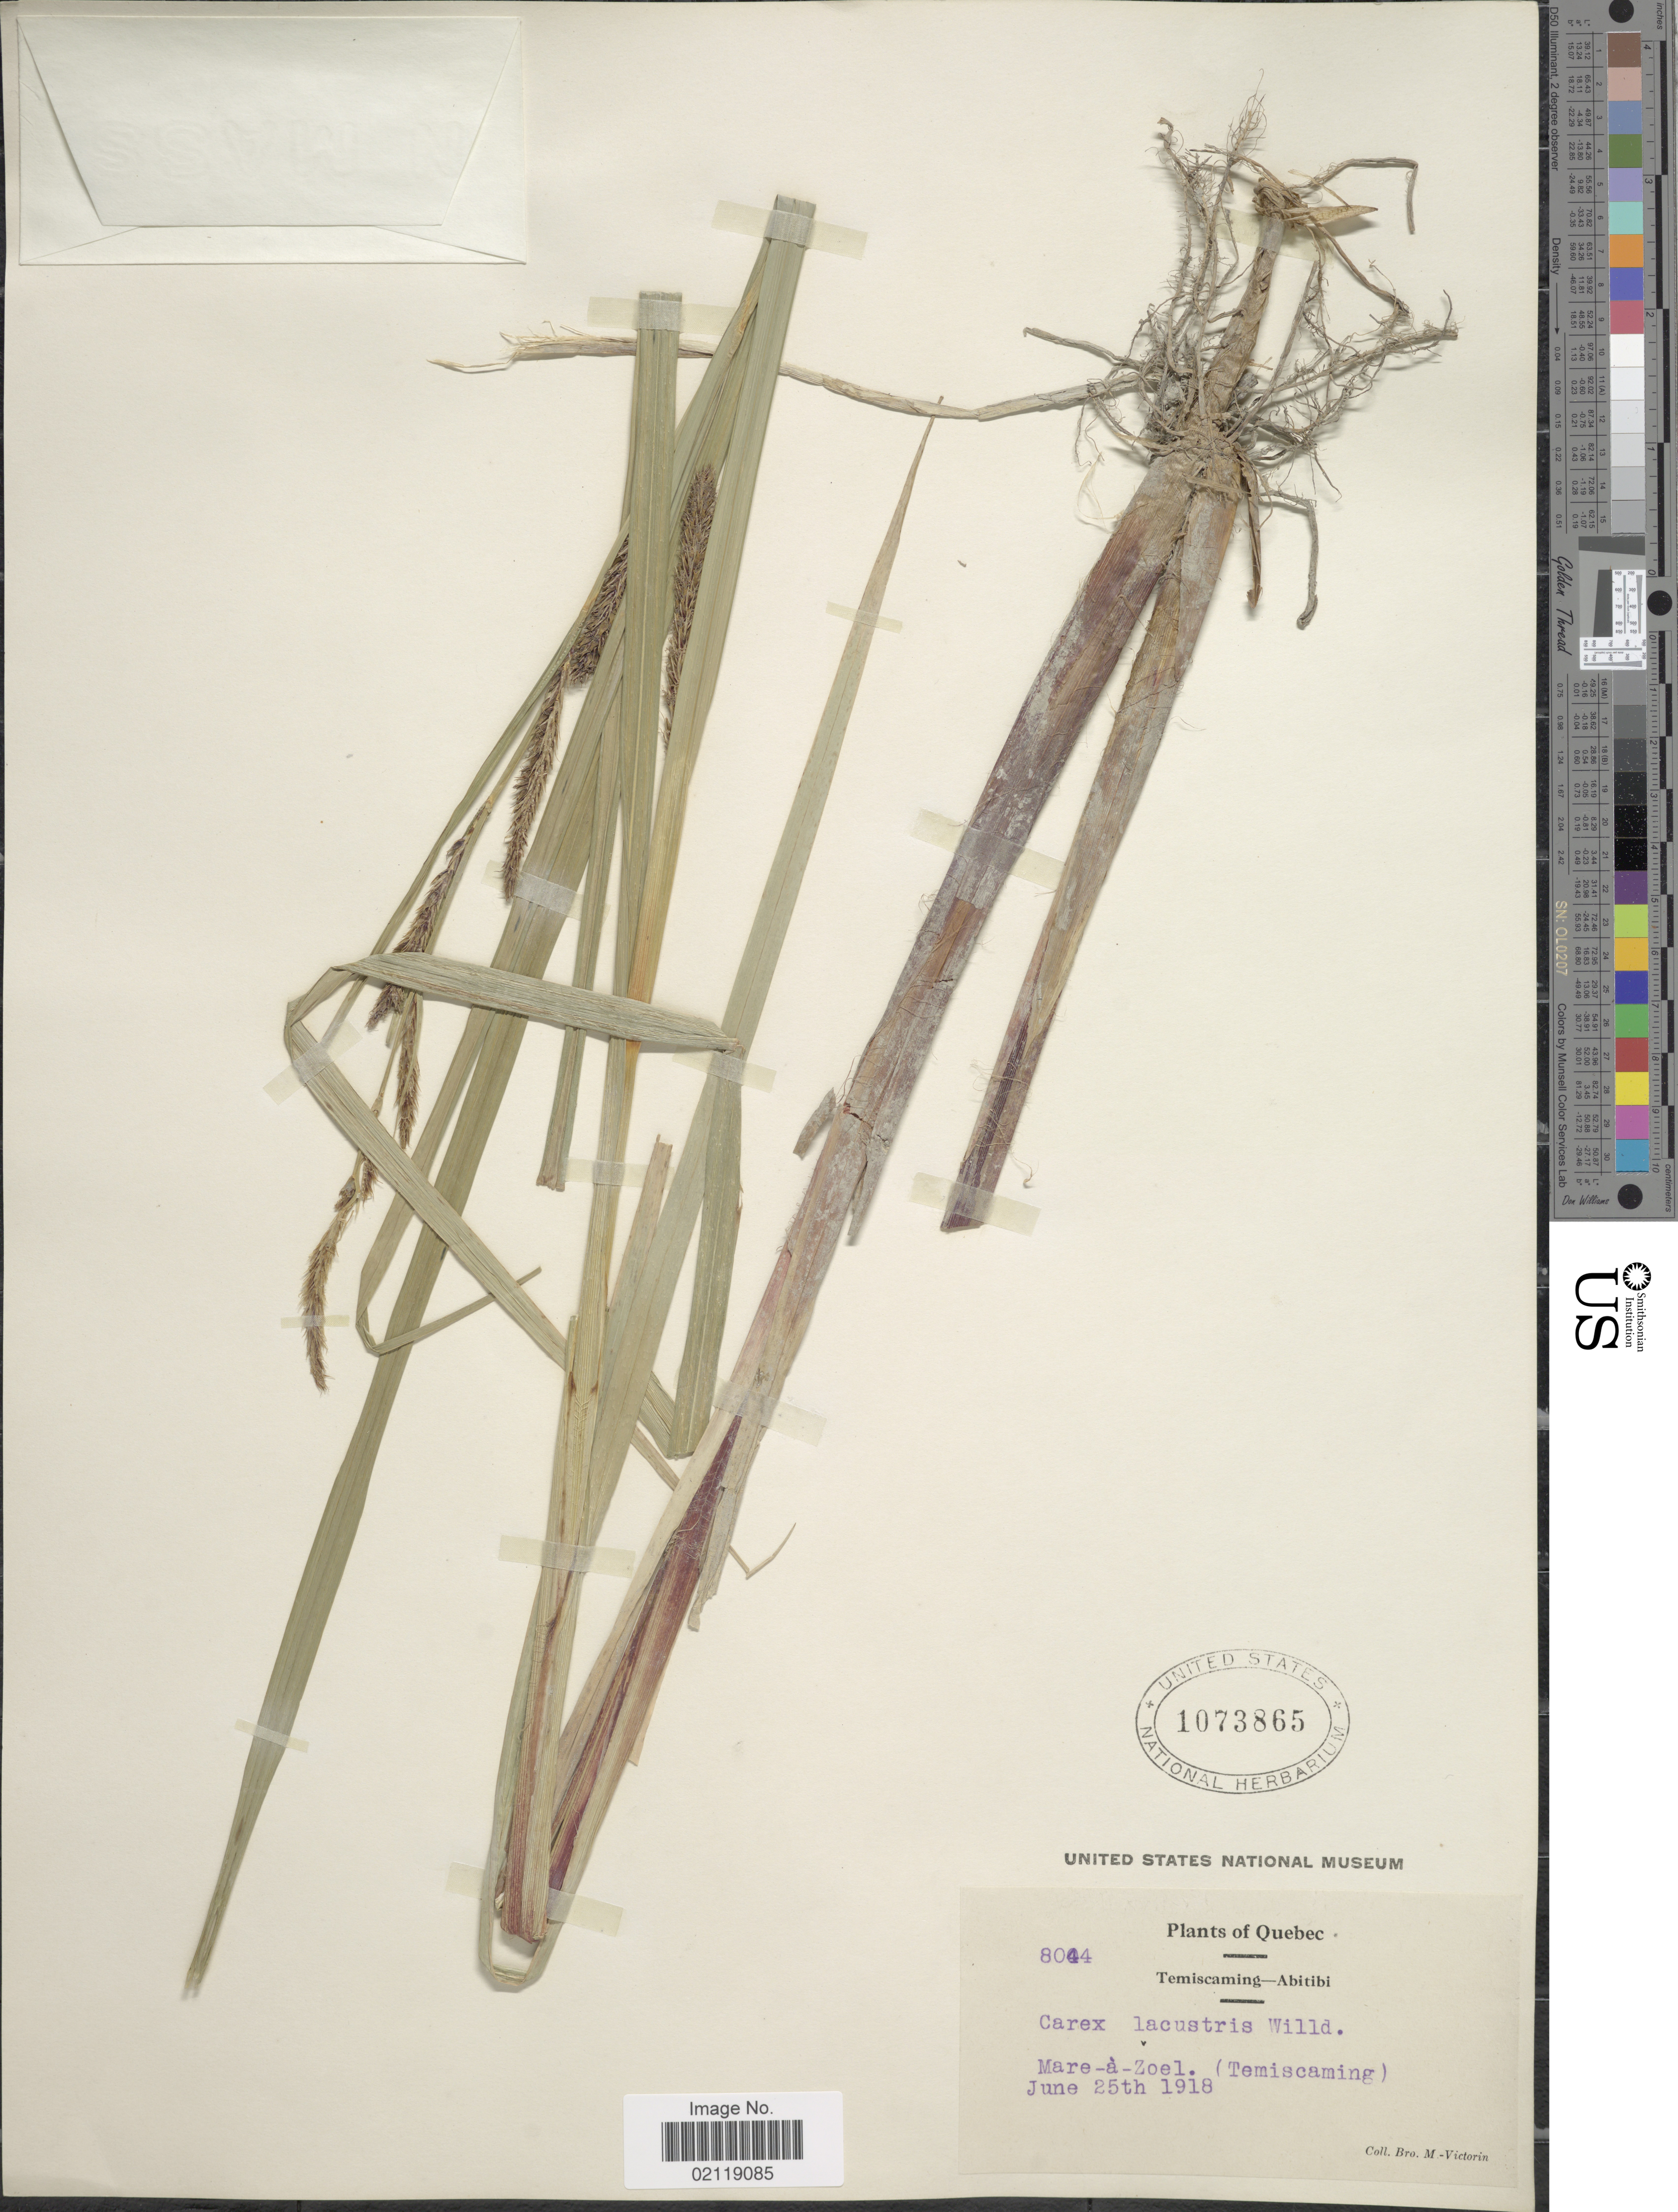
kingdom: Plantae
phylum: Tracheophyta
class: Liliopsida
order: Poales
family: Cyperaceae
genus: Carex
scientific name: Carex lacustris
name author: Willd.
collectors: Fr. Marie-Victorin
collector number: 8044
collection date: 1918-06-25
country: Canada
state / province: Quebec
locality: Mare-aZoel. (Temiscaming)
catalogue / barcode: US 1073865